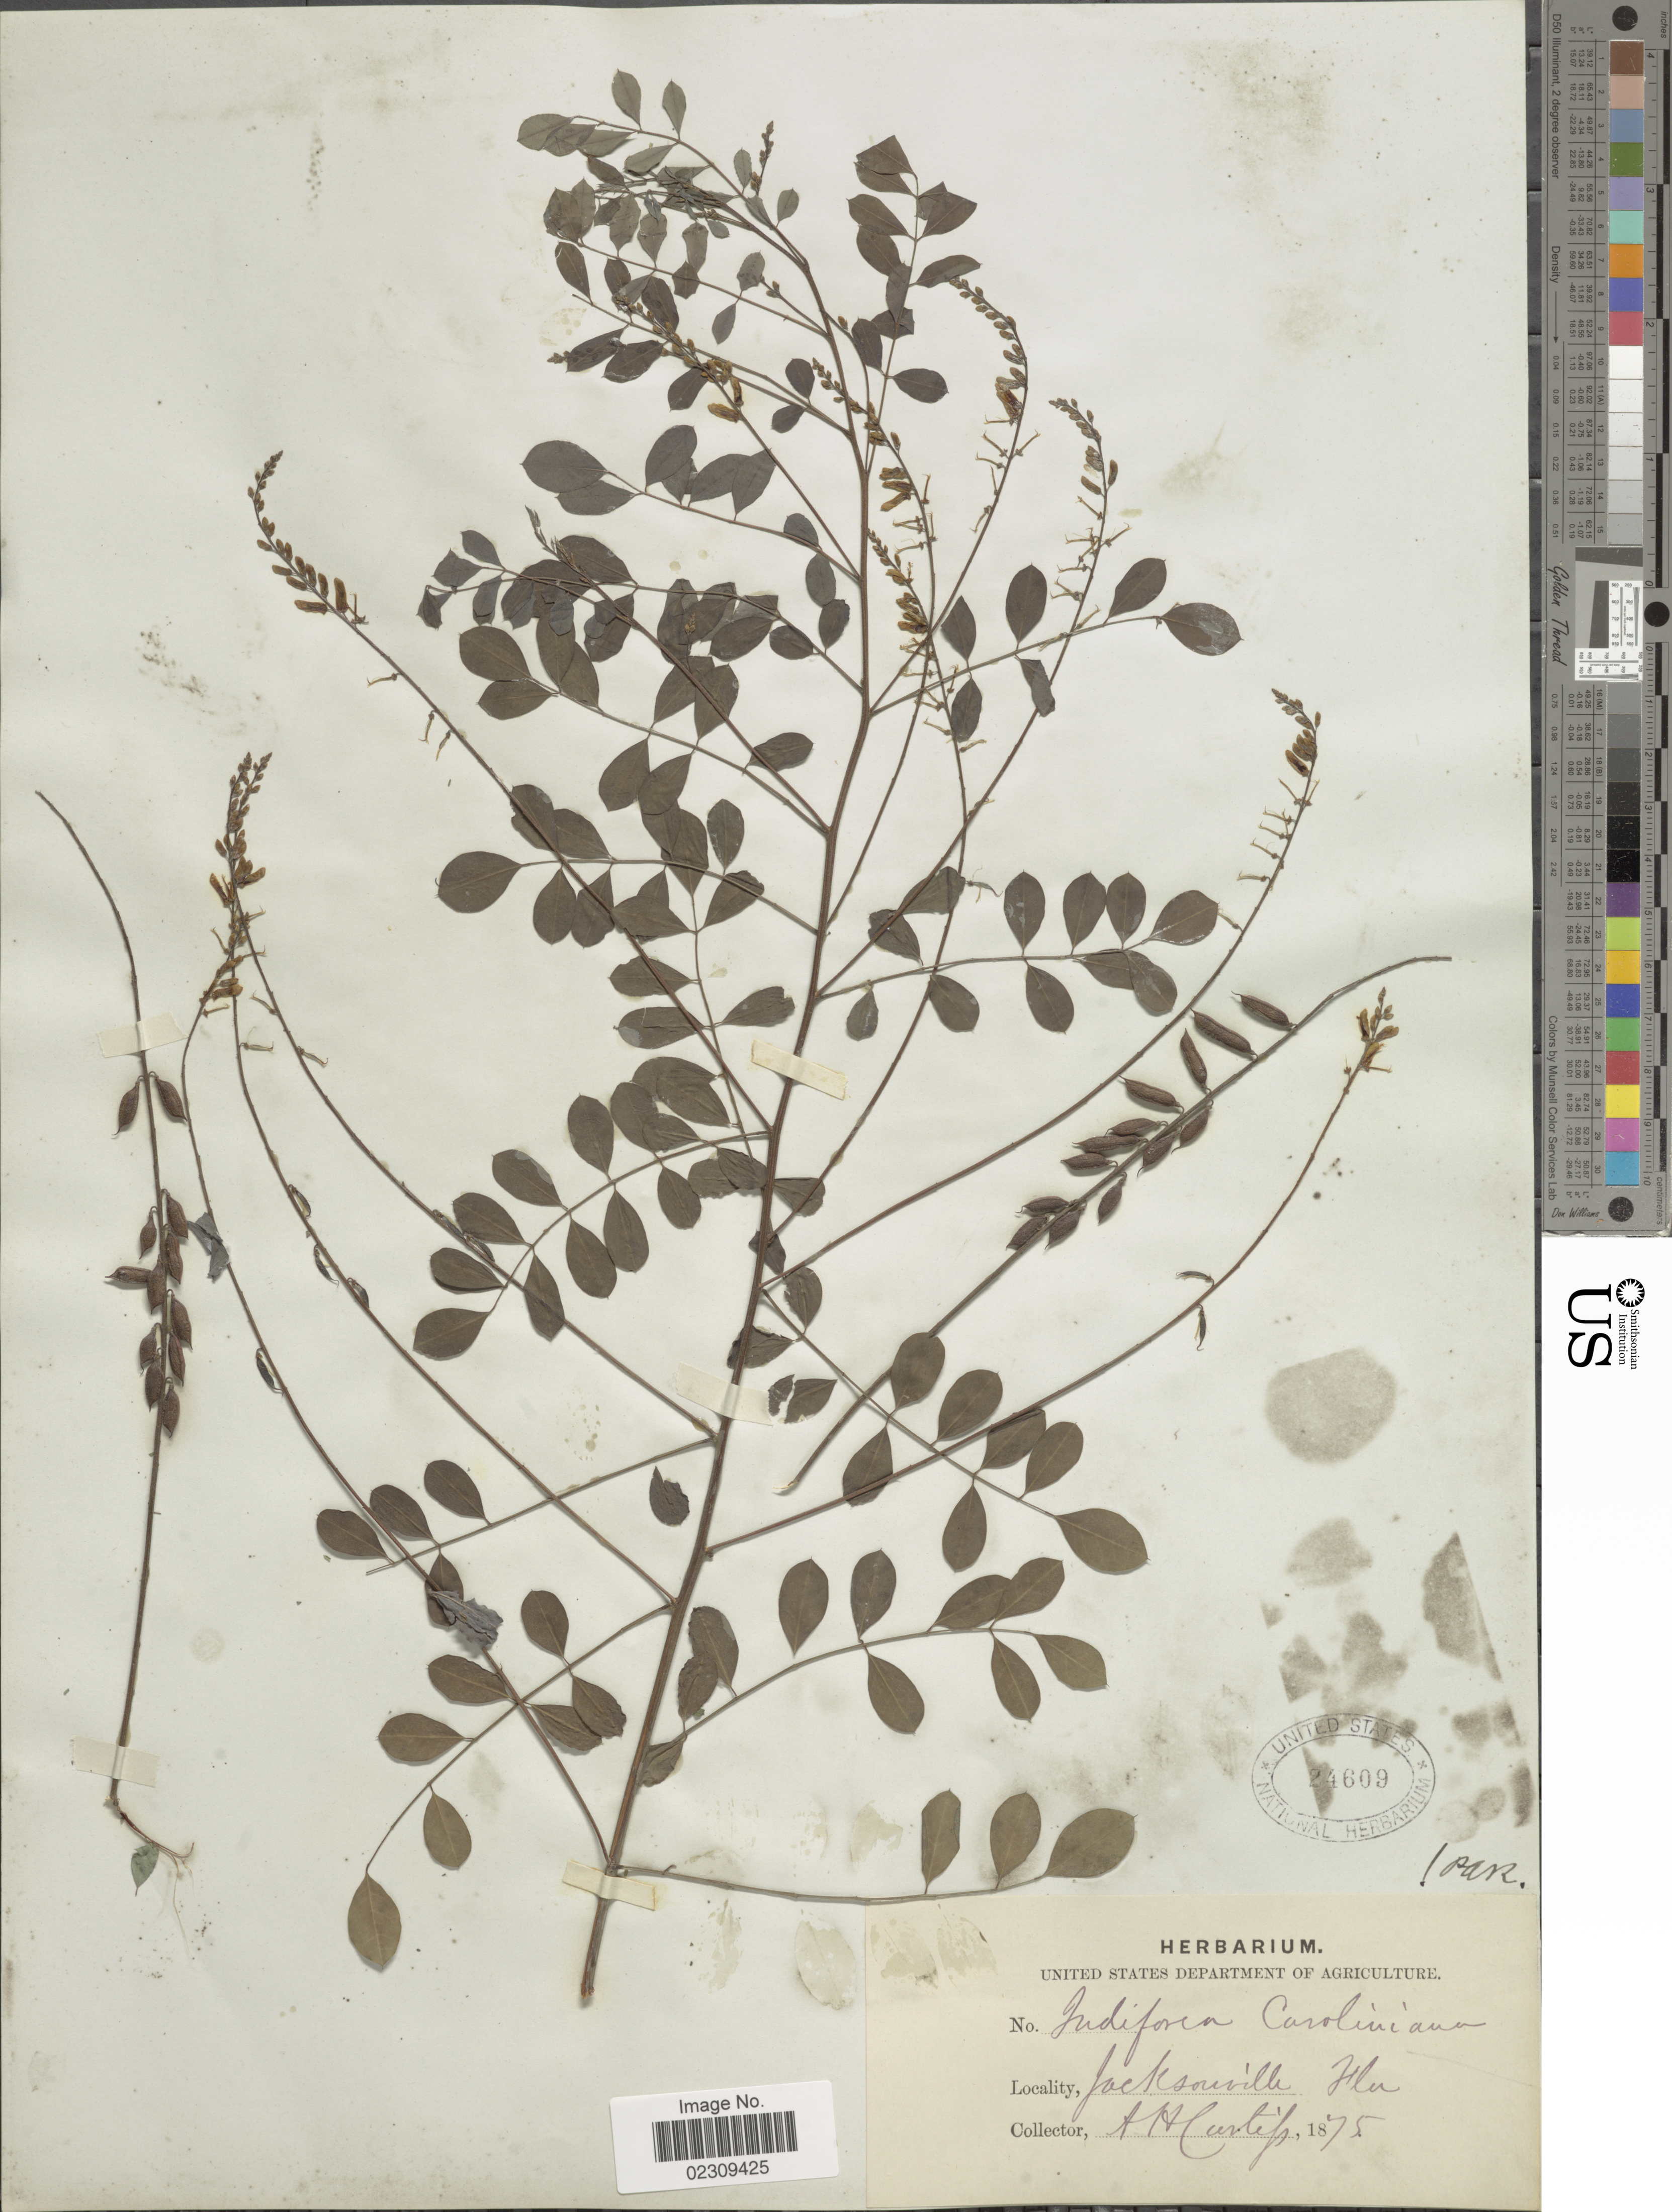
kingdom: Plantae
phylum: Tracheophyta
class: Magnoliopsida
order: Fabales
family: Fabaceae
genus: Indigofera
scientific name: Indigofera caroliniana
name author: Mill.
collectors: A. H. Curtiss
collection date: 1875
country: United States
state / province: Florida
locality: Jacksonville, Fla.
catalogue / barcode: US 24609